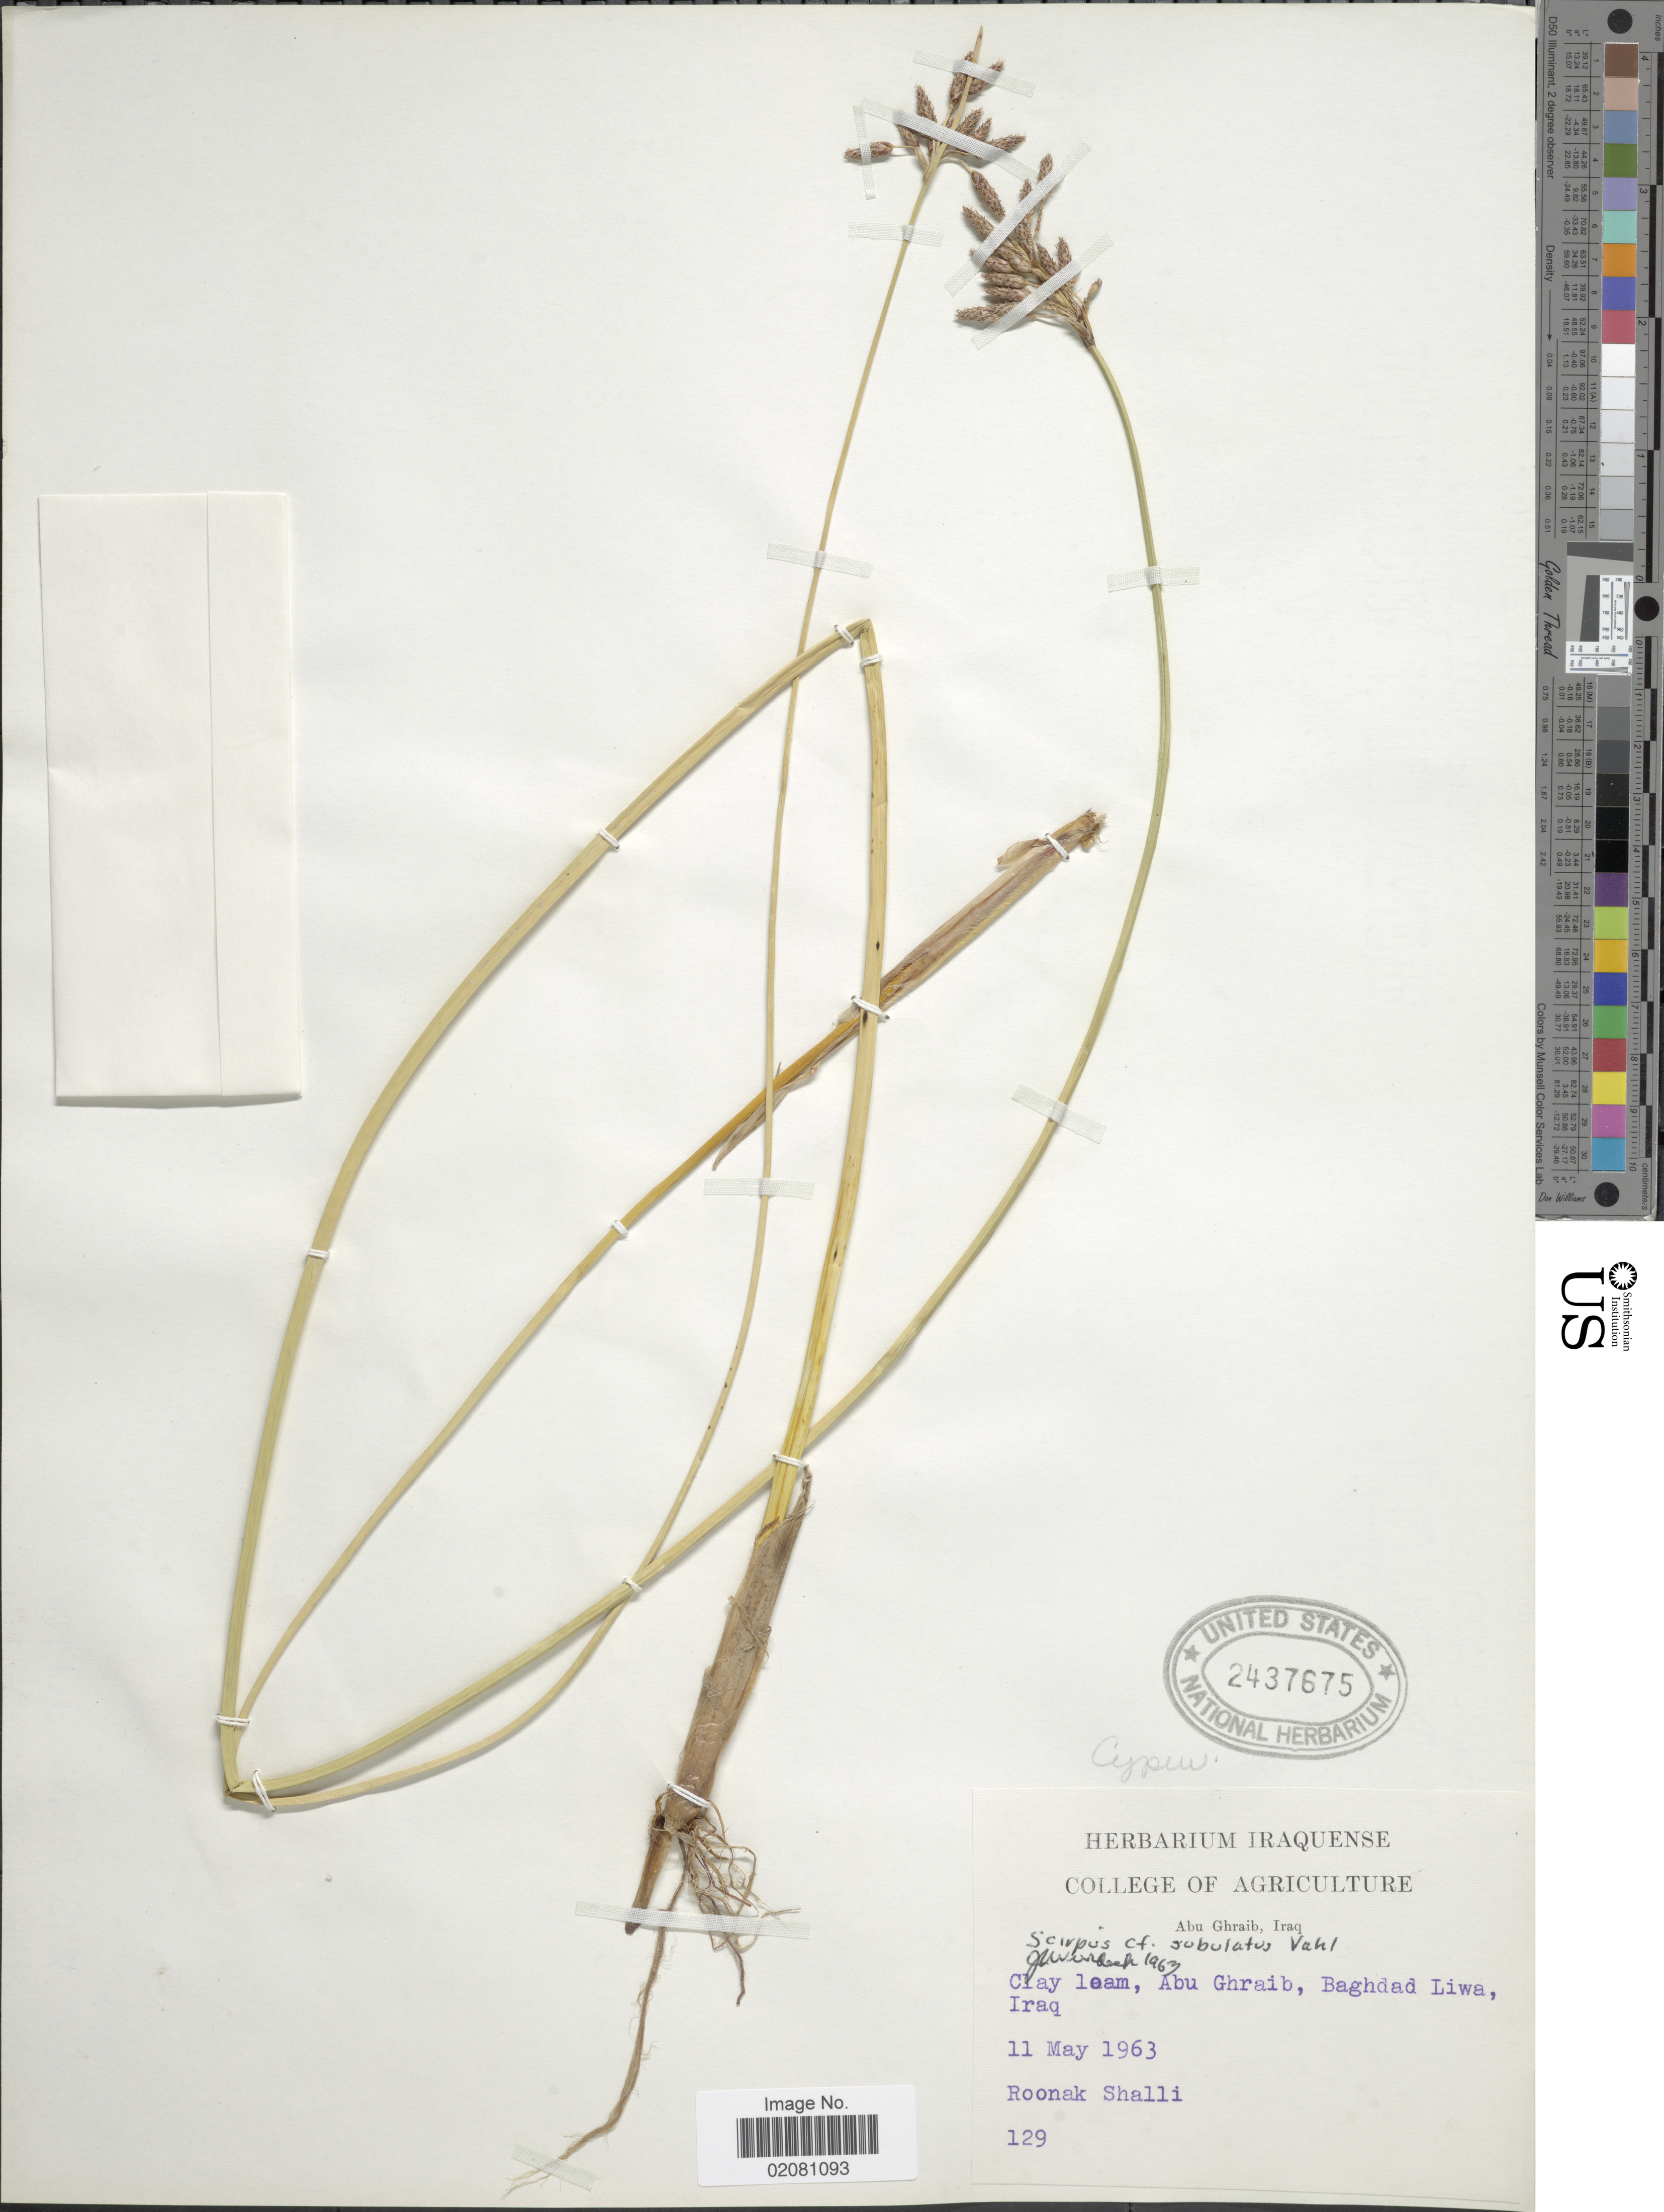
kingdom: Plantae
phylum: Tracheophyta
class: Liliopsida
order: Poales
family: Cyperaceae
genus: Schoenoplectus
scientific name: Schoenoplectus subulatus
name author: (Vahl)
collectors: R. Shalli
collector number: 129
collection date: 1963-05-11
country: Iraq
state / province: Baghdad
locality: Abu, Ghraib, Baghdad Liwa, Iraq. Abu, Ghraib, Iraq.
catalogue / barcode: US 2437675